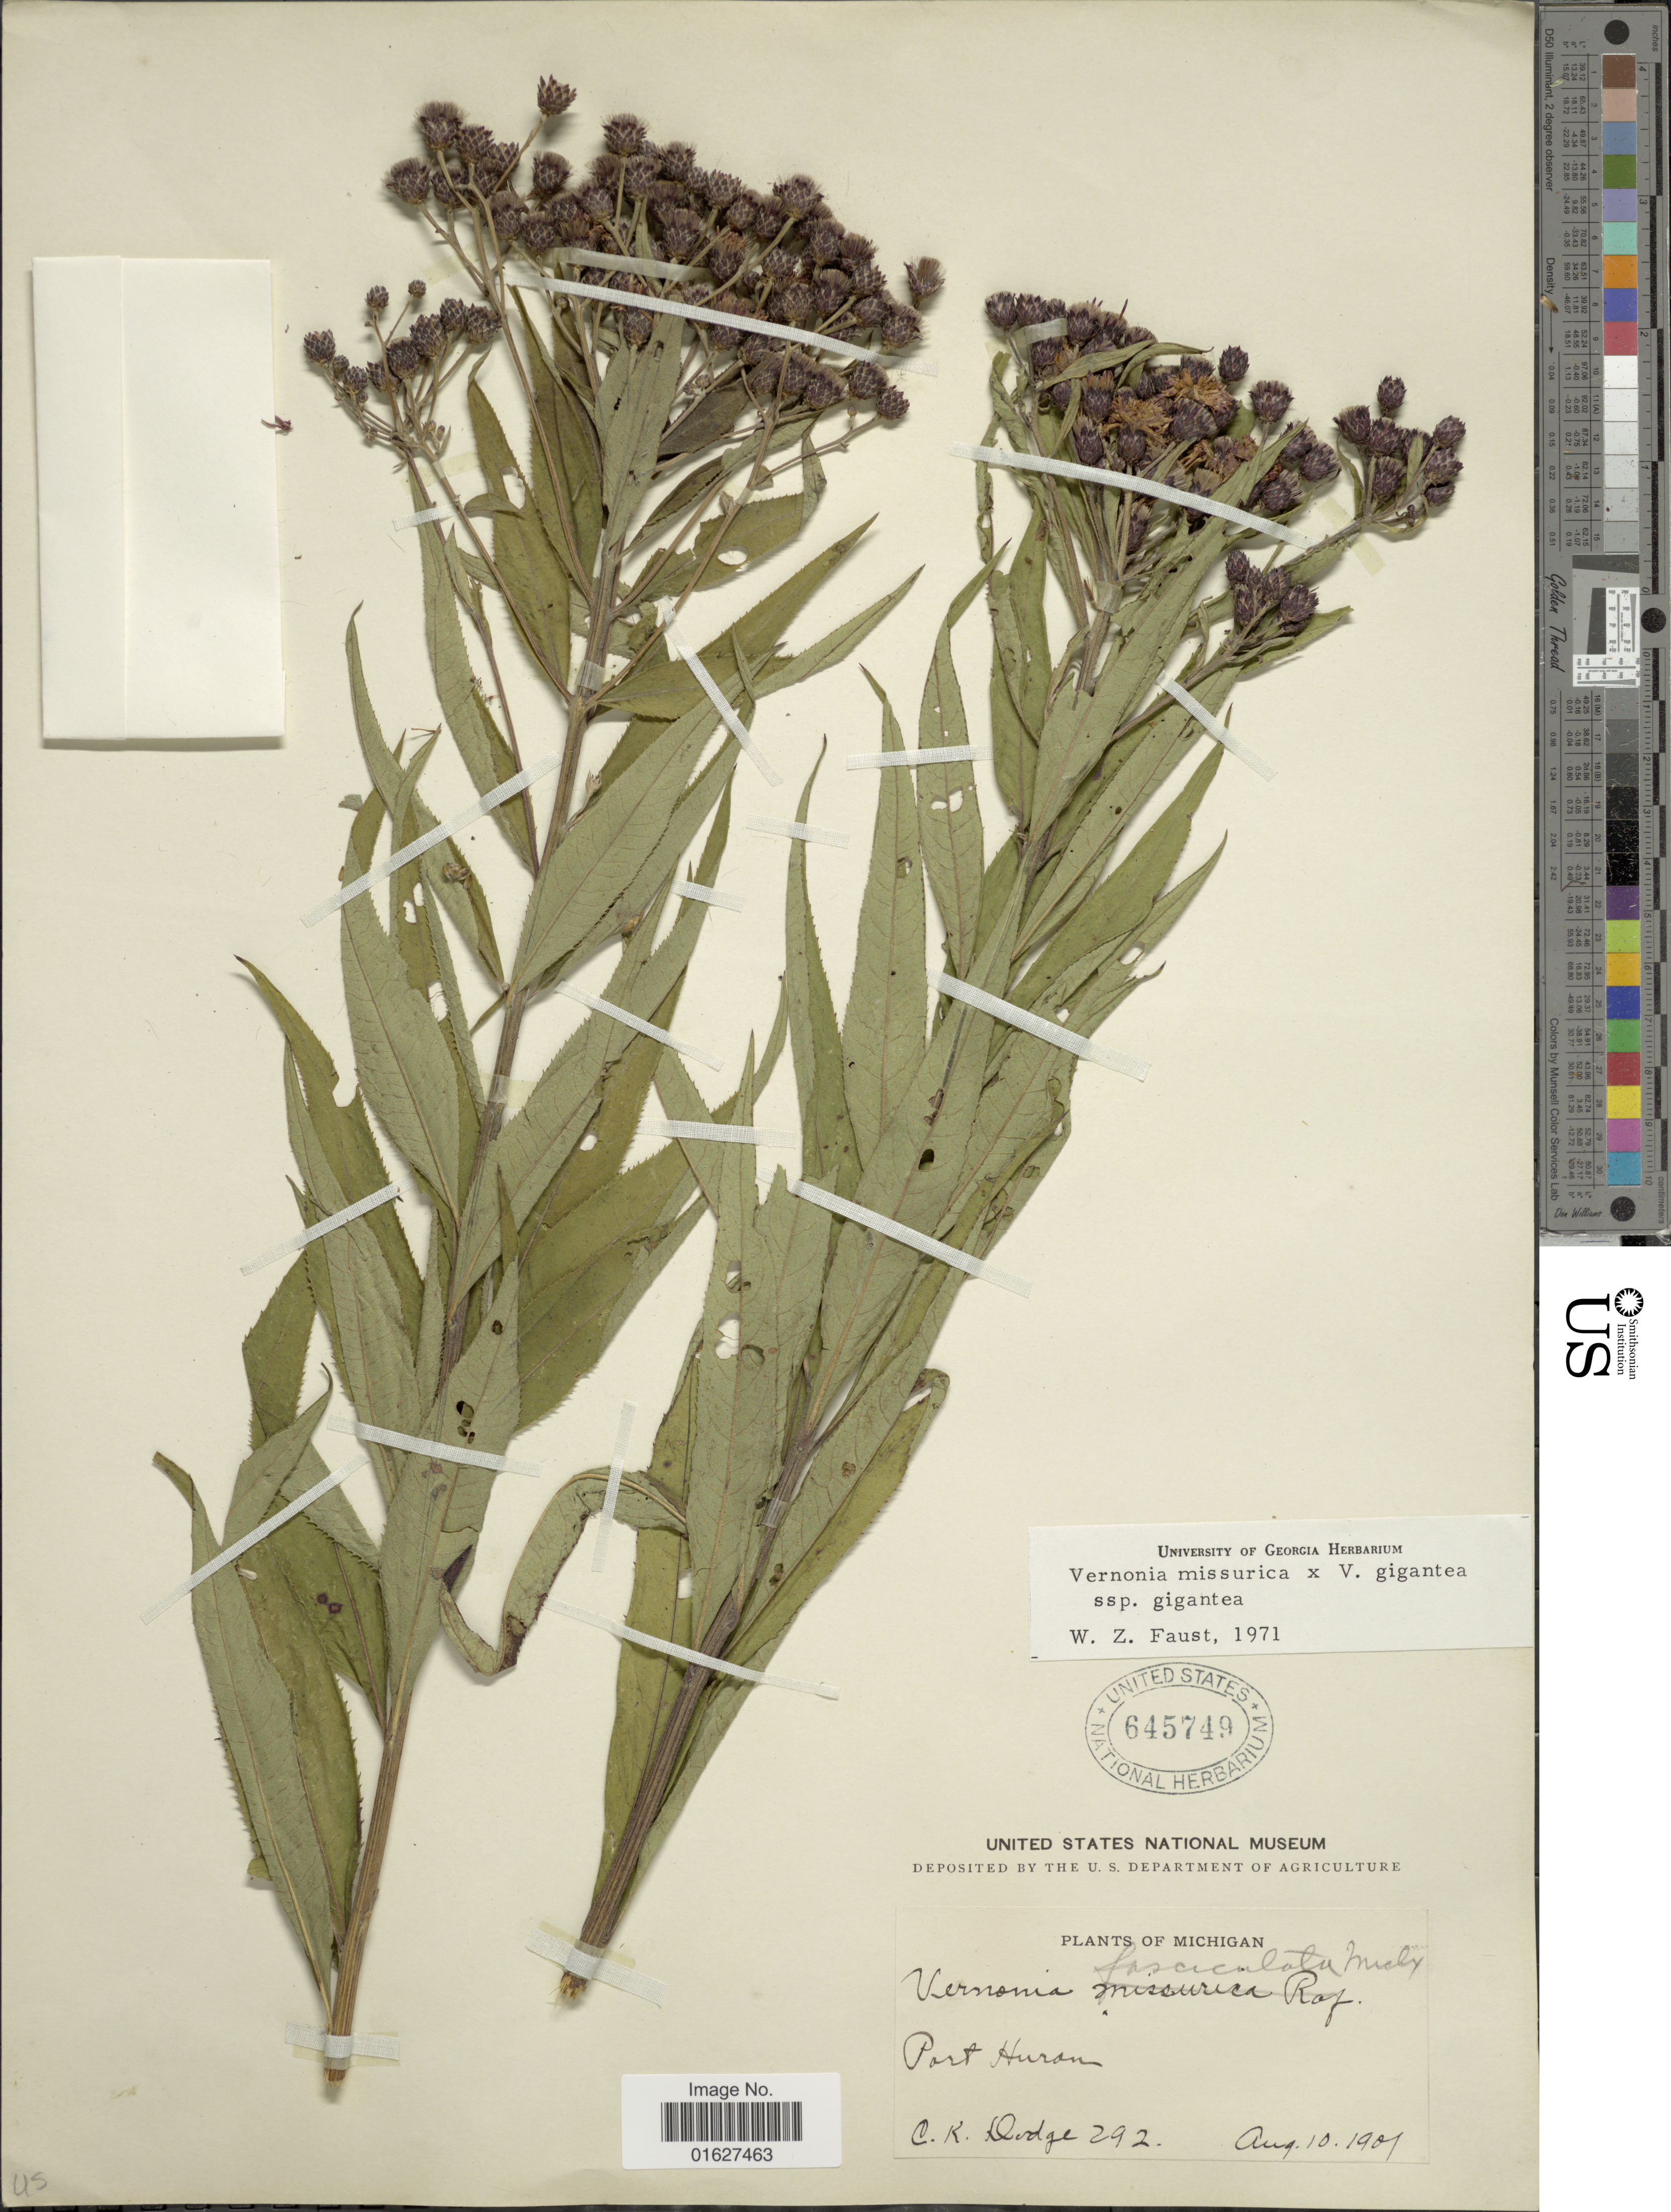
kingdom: Plantae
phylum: Tracheophyta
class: Magnoliopsida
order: Asterales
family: Asteraceae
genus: Vernonia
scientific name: Vernonia missurica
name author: Raf.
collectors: C. Dodge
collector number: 292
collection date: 1901-08-10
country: United States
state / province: Michigan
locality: Michigan. Port Huran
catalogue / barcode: US 645749